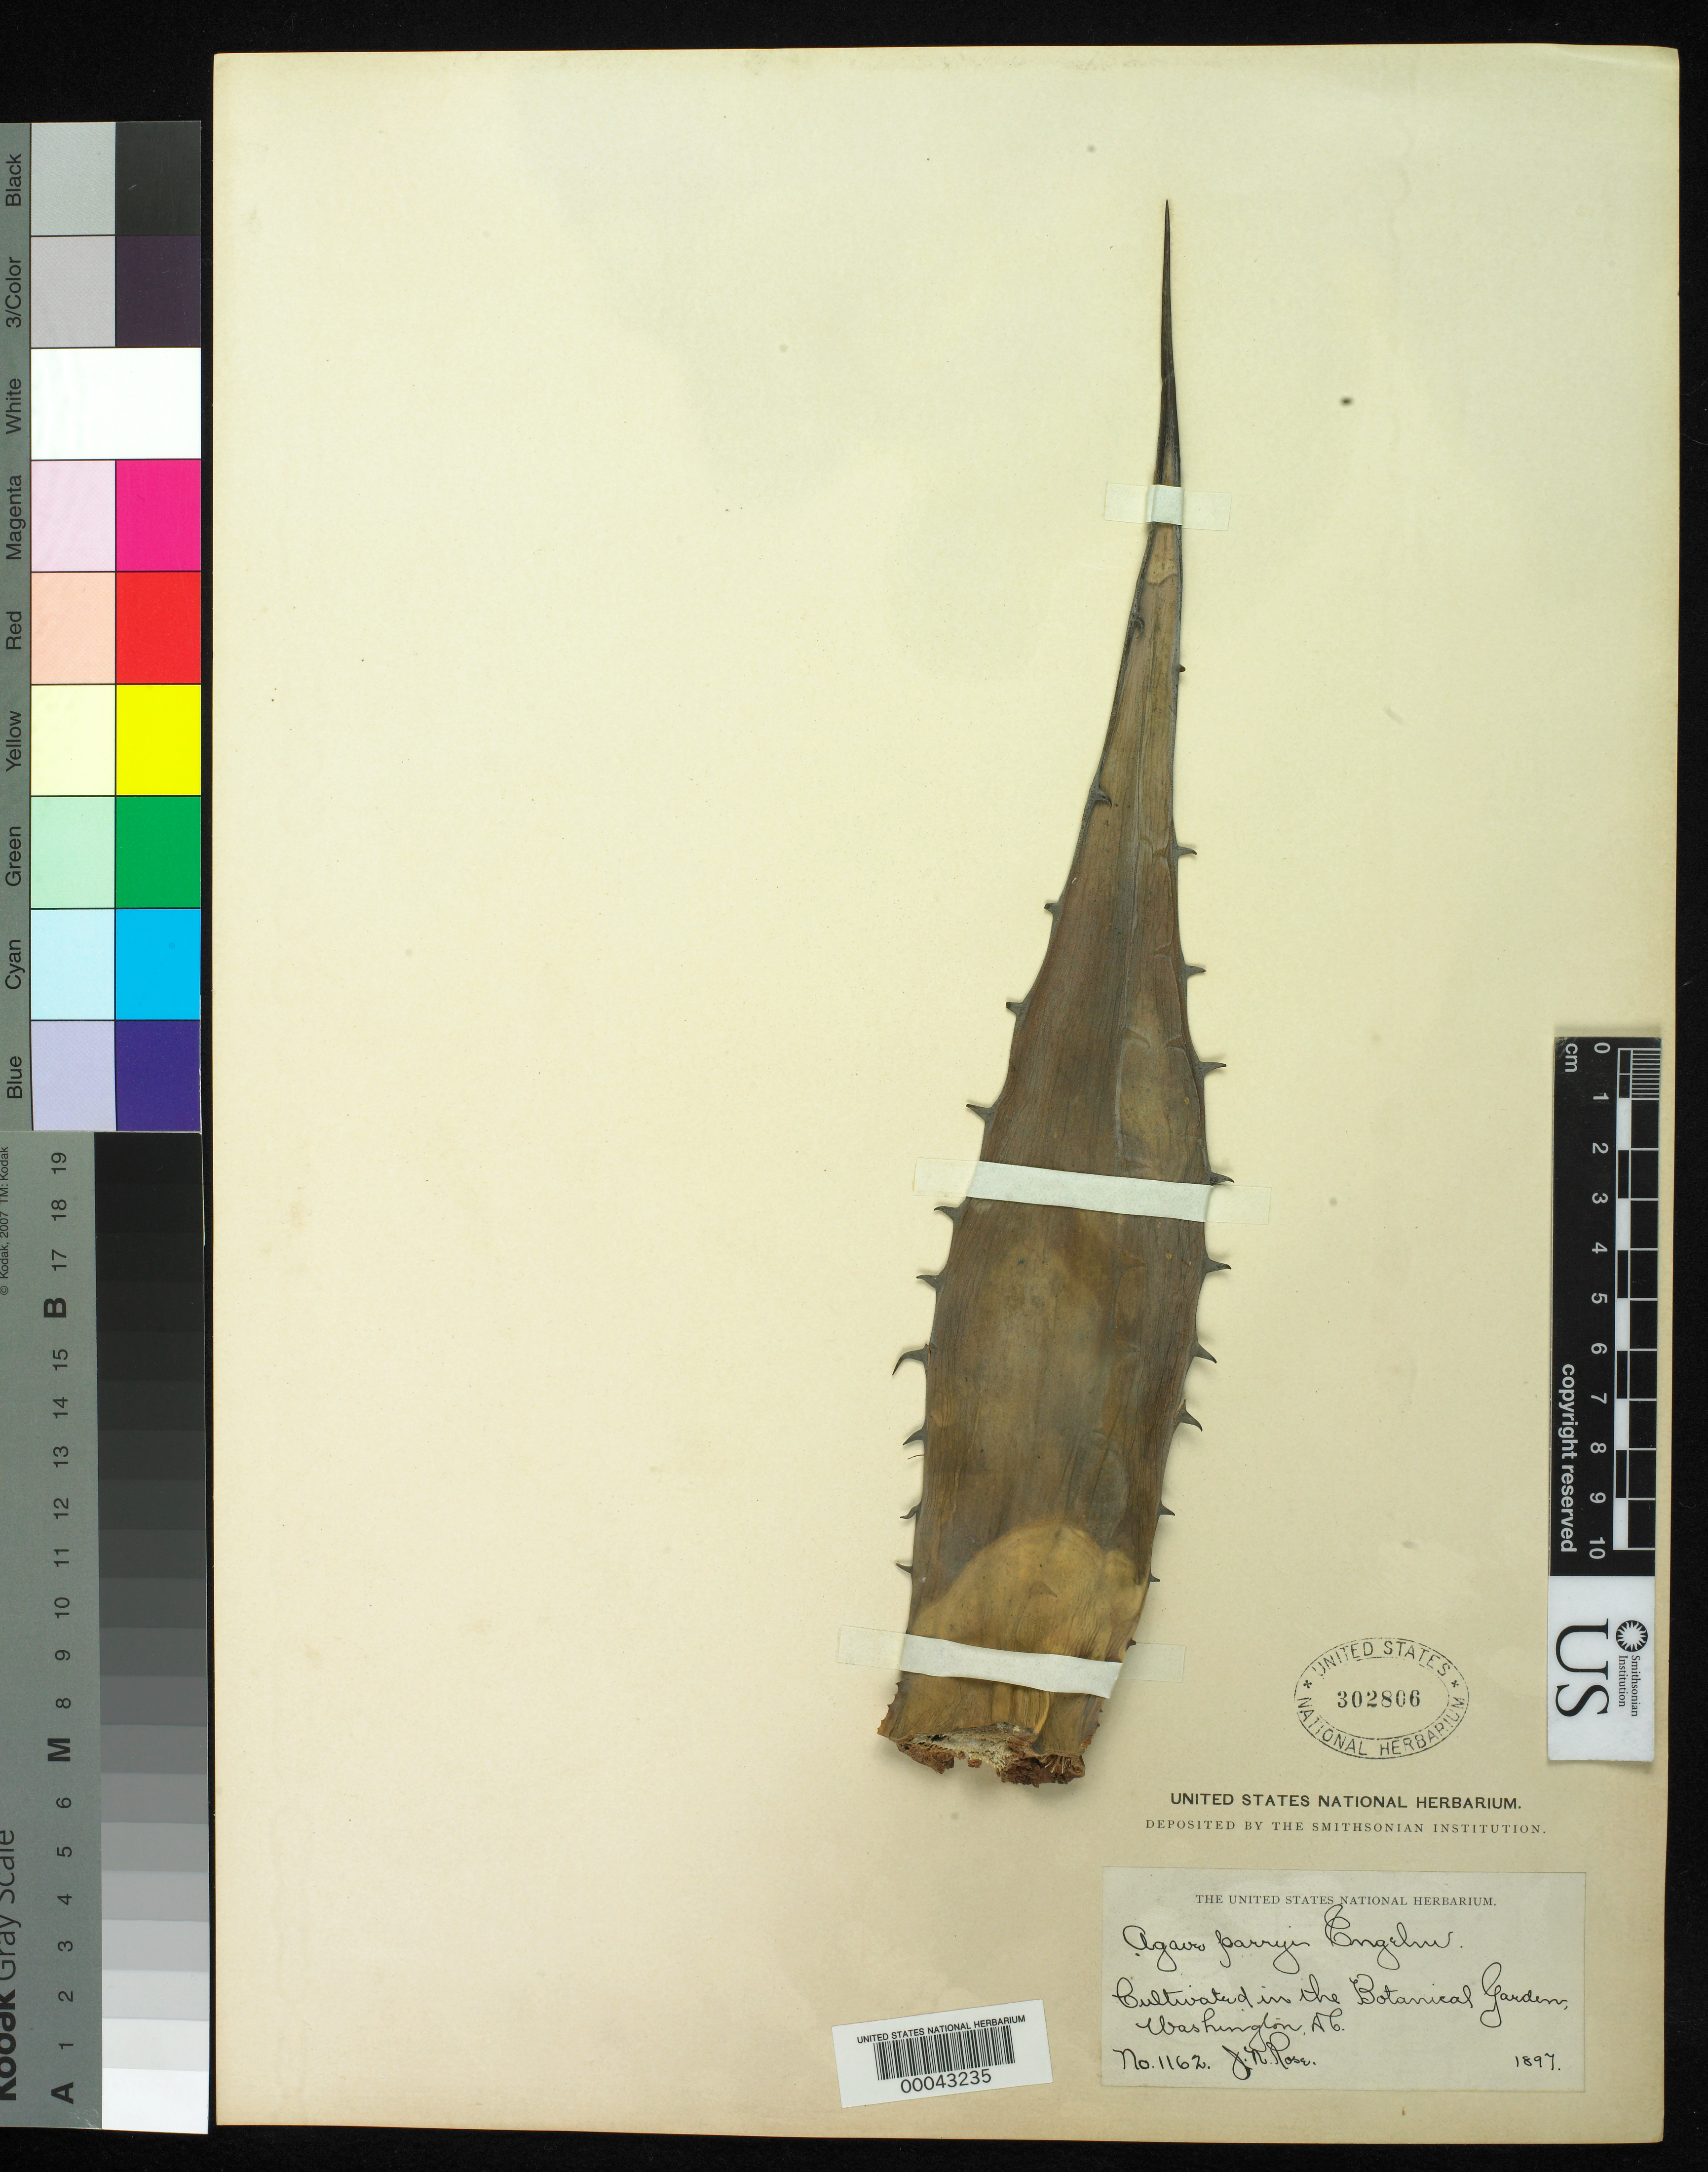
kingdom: Plantae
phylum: Tracheophyta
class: Liliopsida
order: Asparagales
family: Asparagaceae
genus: Agave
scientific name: Agave parryi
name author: Engelm.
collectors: J. N. Rose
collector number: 1162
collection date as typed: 1897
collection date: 1897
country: United States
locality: Botanical Garden, Washington, D.C.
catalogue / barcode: US 302806